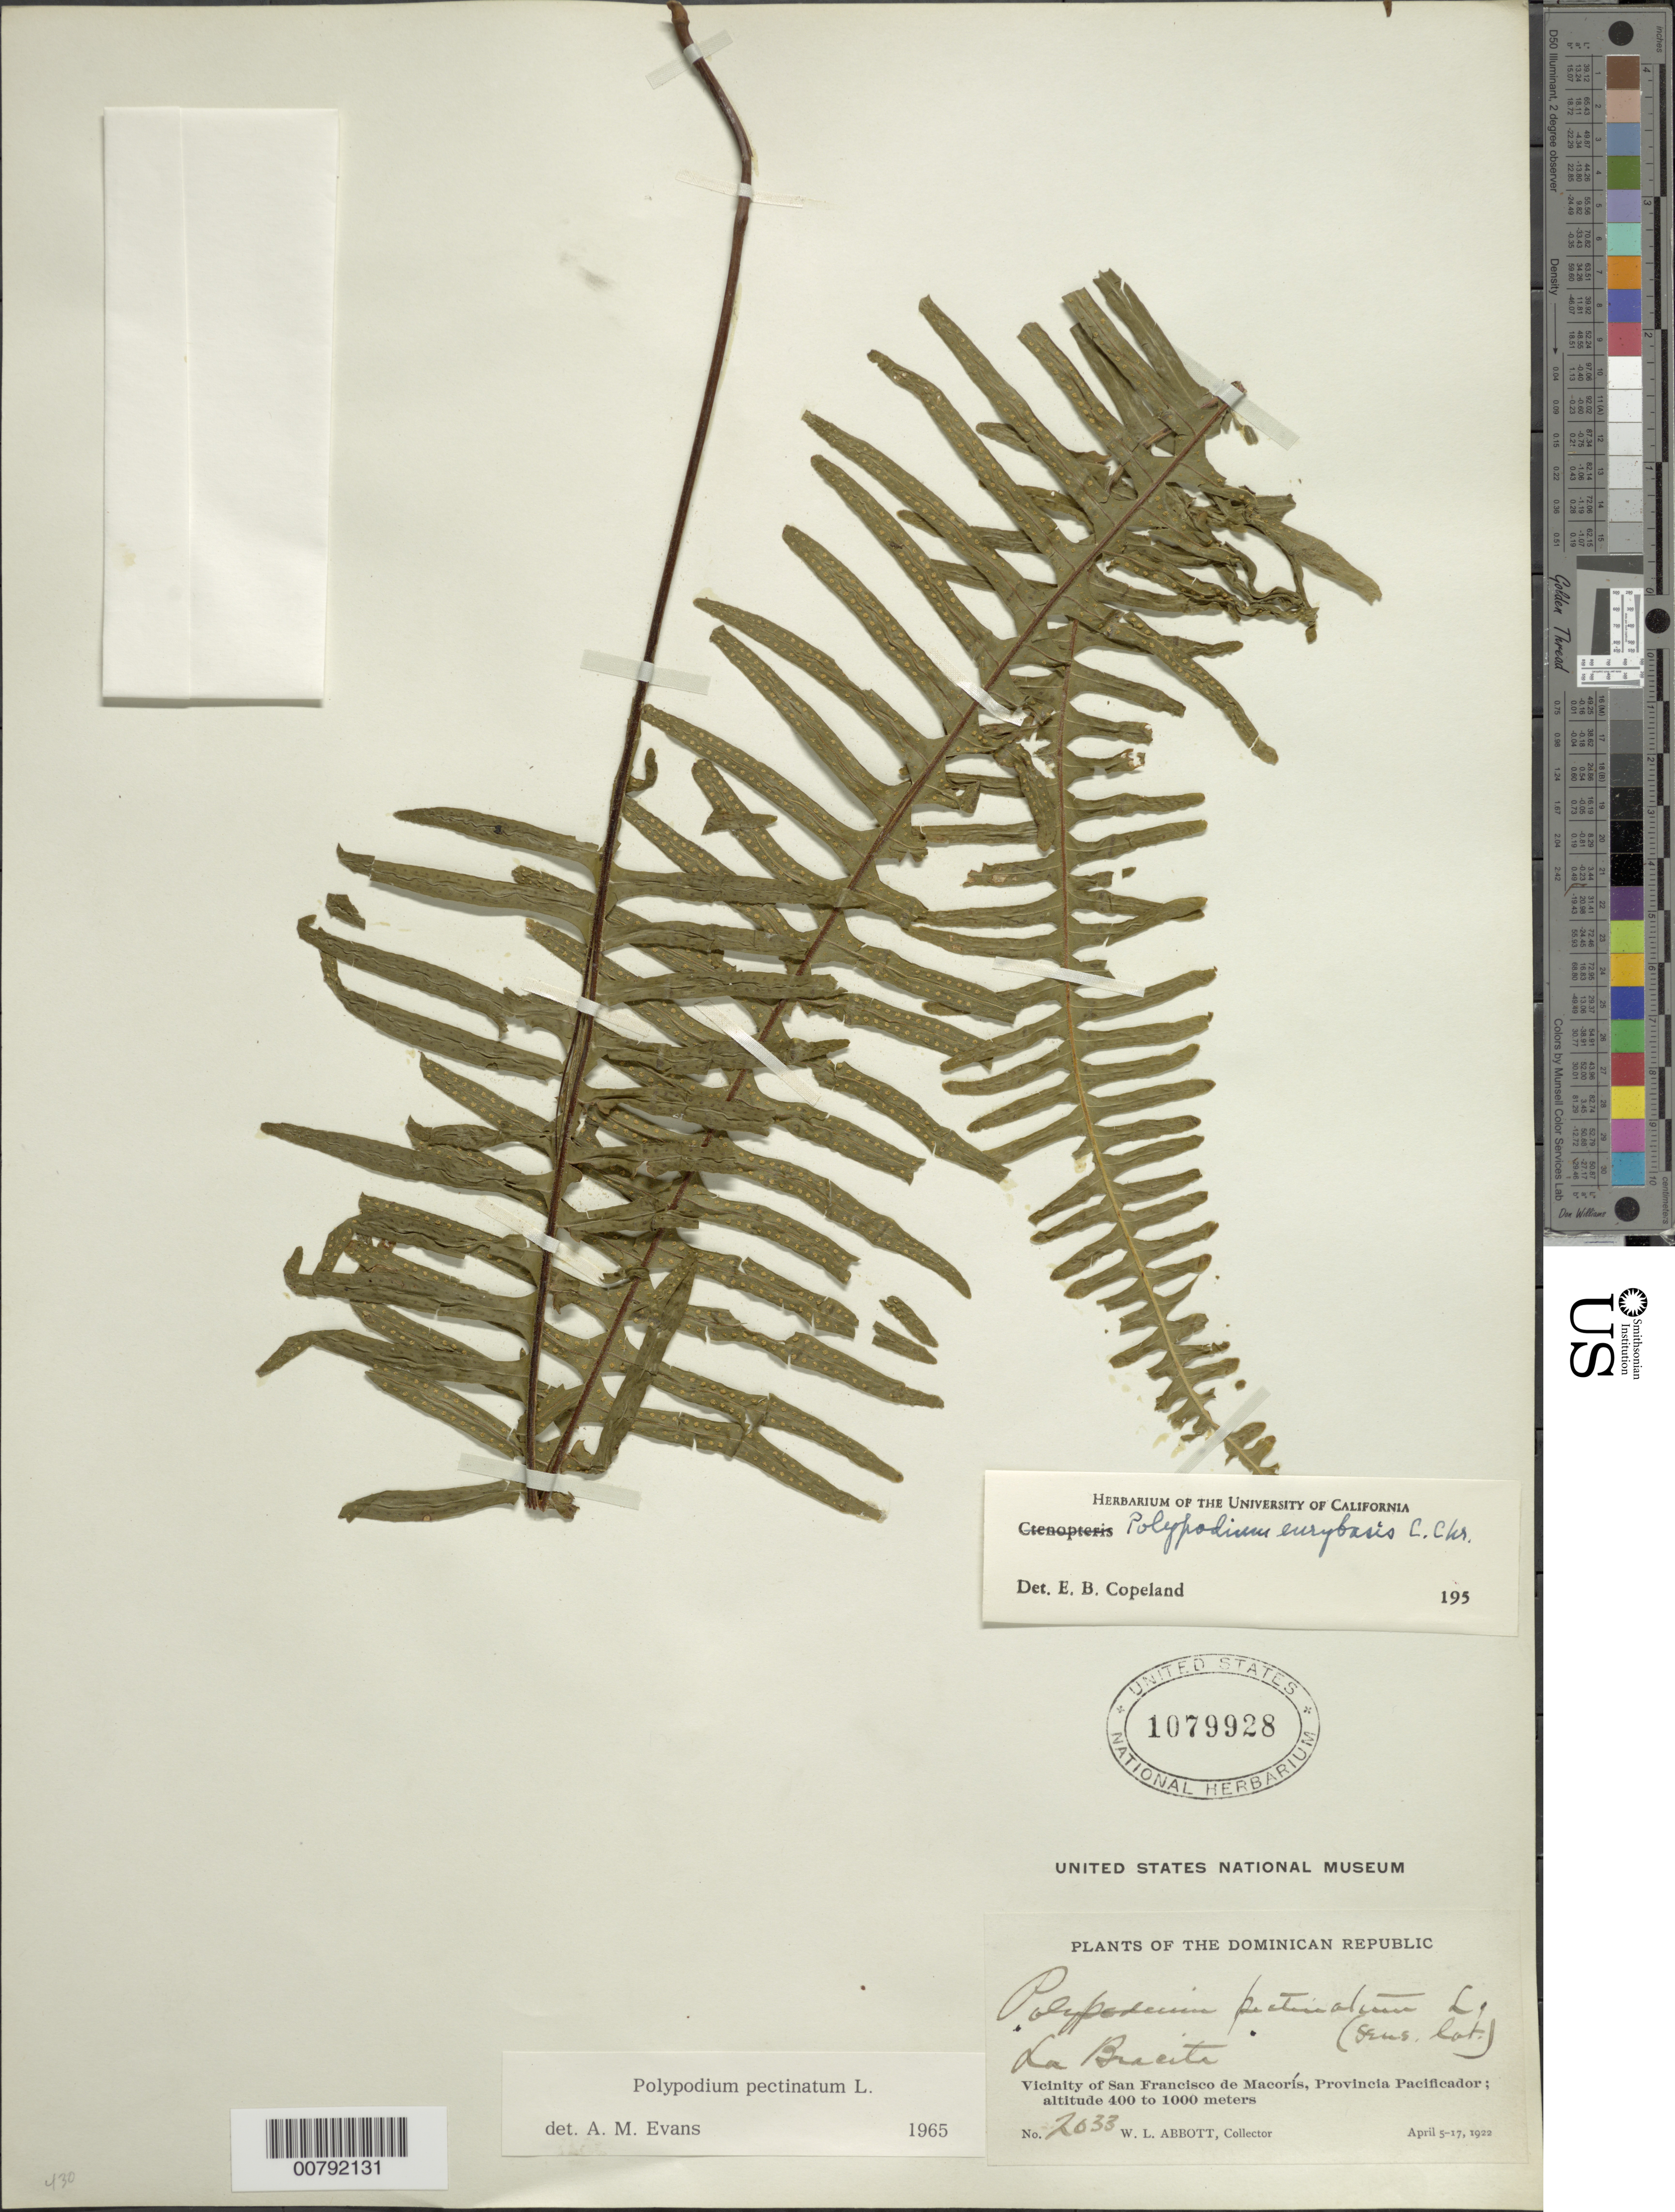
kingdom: Plantae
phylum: Tracheophyta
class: Polypodiopsida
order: Polypodiales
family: Polypodiaceae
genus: Pecluma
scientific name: Pecluma pectinata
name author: (L.) M.G. Price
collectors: W. L. Abbott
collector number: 2033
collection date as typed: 05 Apr 1922 to 17 Apr 1922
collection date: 1922-04-05/1922-04-17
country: Dominican Republic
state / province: Duarte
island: Hispaniola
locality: San Francisco de Macorís; La Bracito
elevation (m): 400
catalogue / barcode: US 1079928